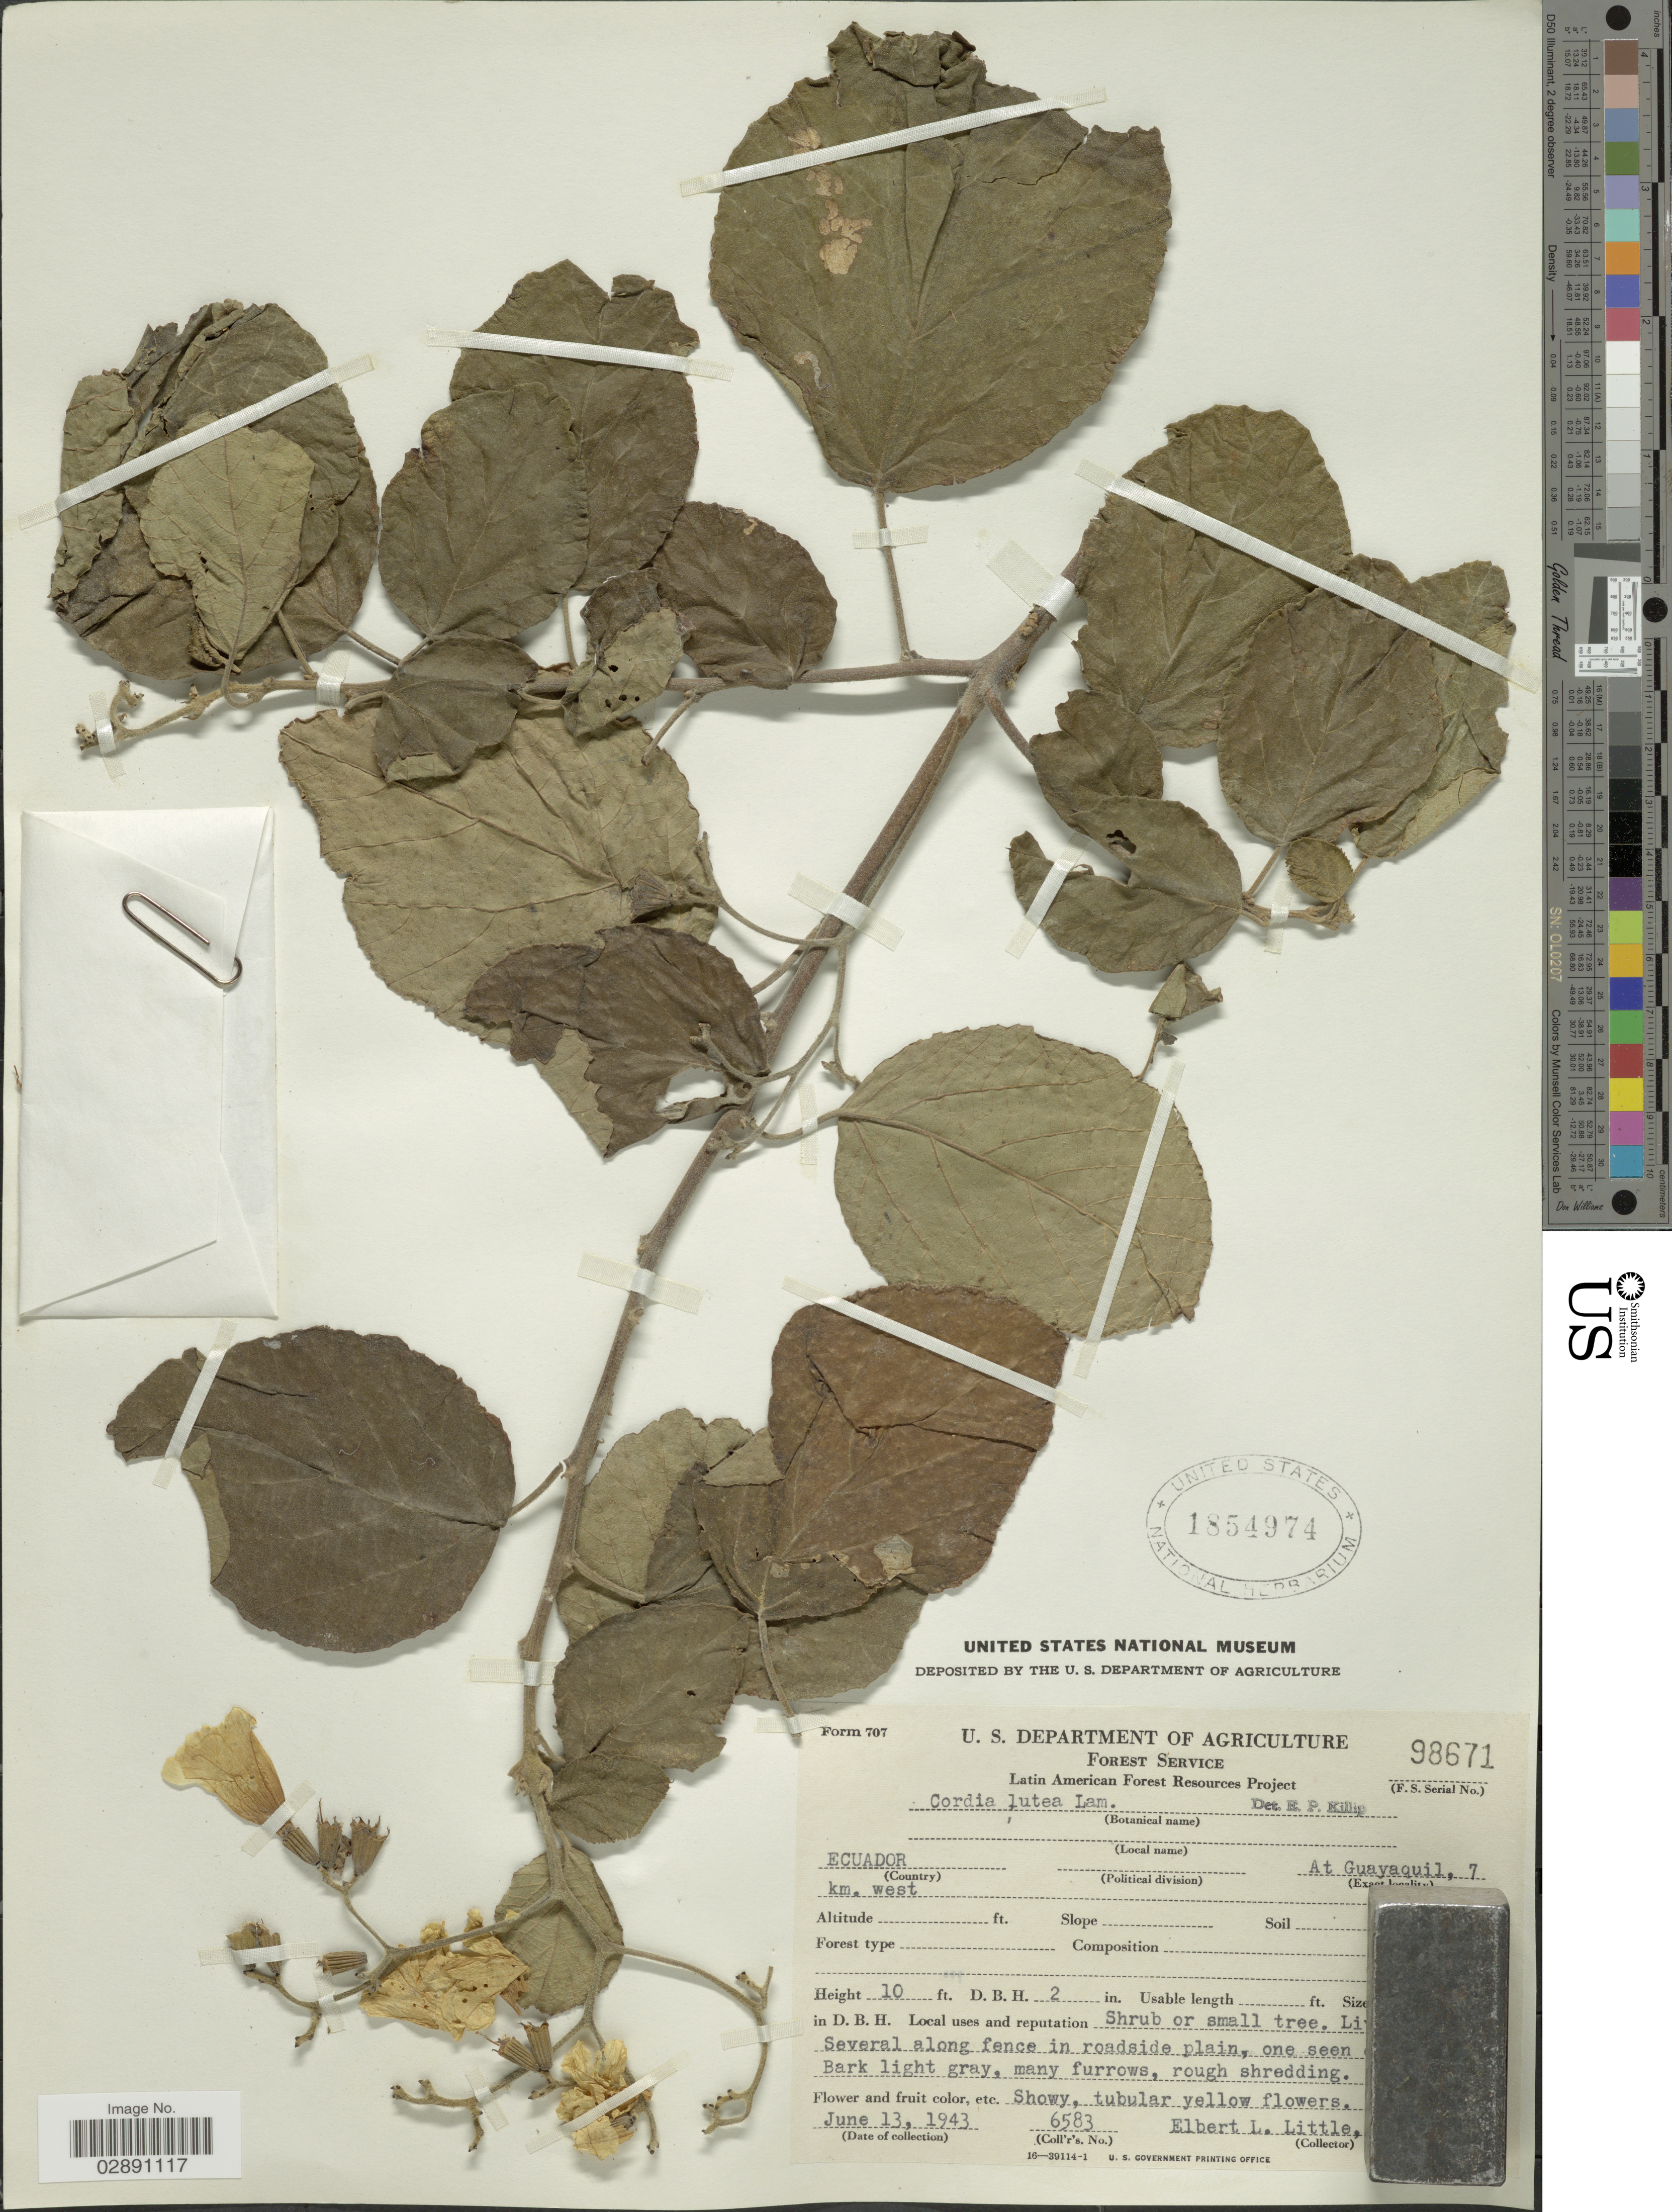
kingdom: Plantae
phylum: Tracheophyta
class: Magnoliopsida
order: Boraginales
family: Cordiaceae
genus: Cordia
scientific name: Cordia lutea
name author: Lam.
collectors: E. L. Little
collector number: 6583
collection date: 1943-06-13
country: Ecuador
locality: Guayaquil, 7 km. west.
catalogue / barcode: US 1854974